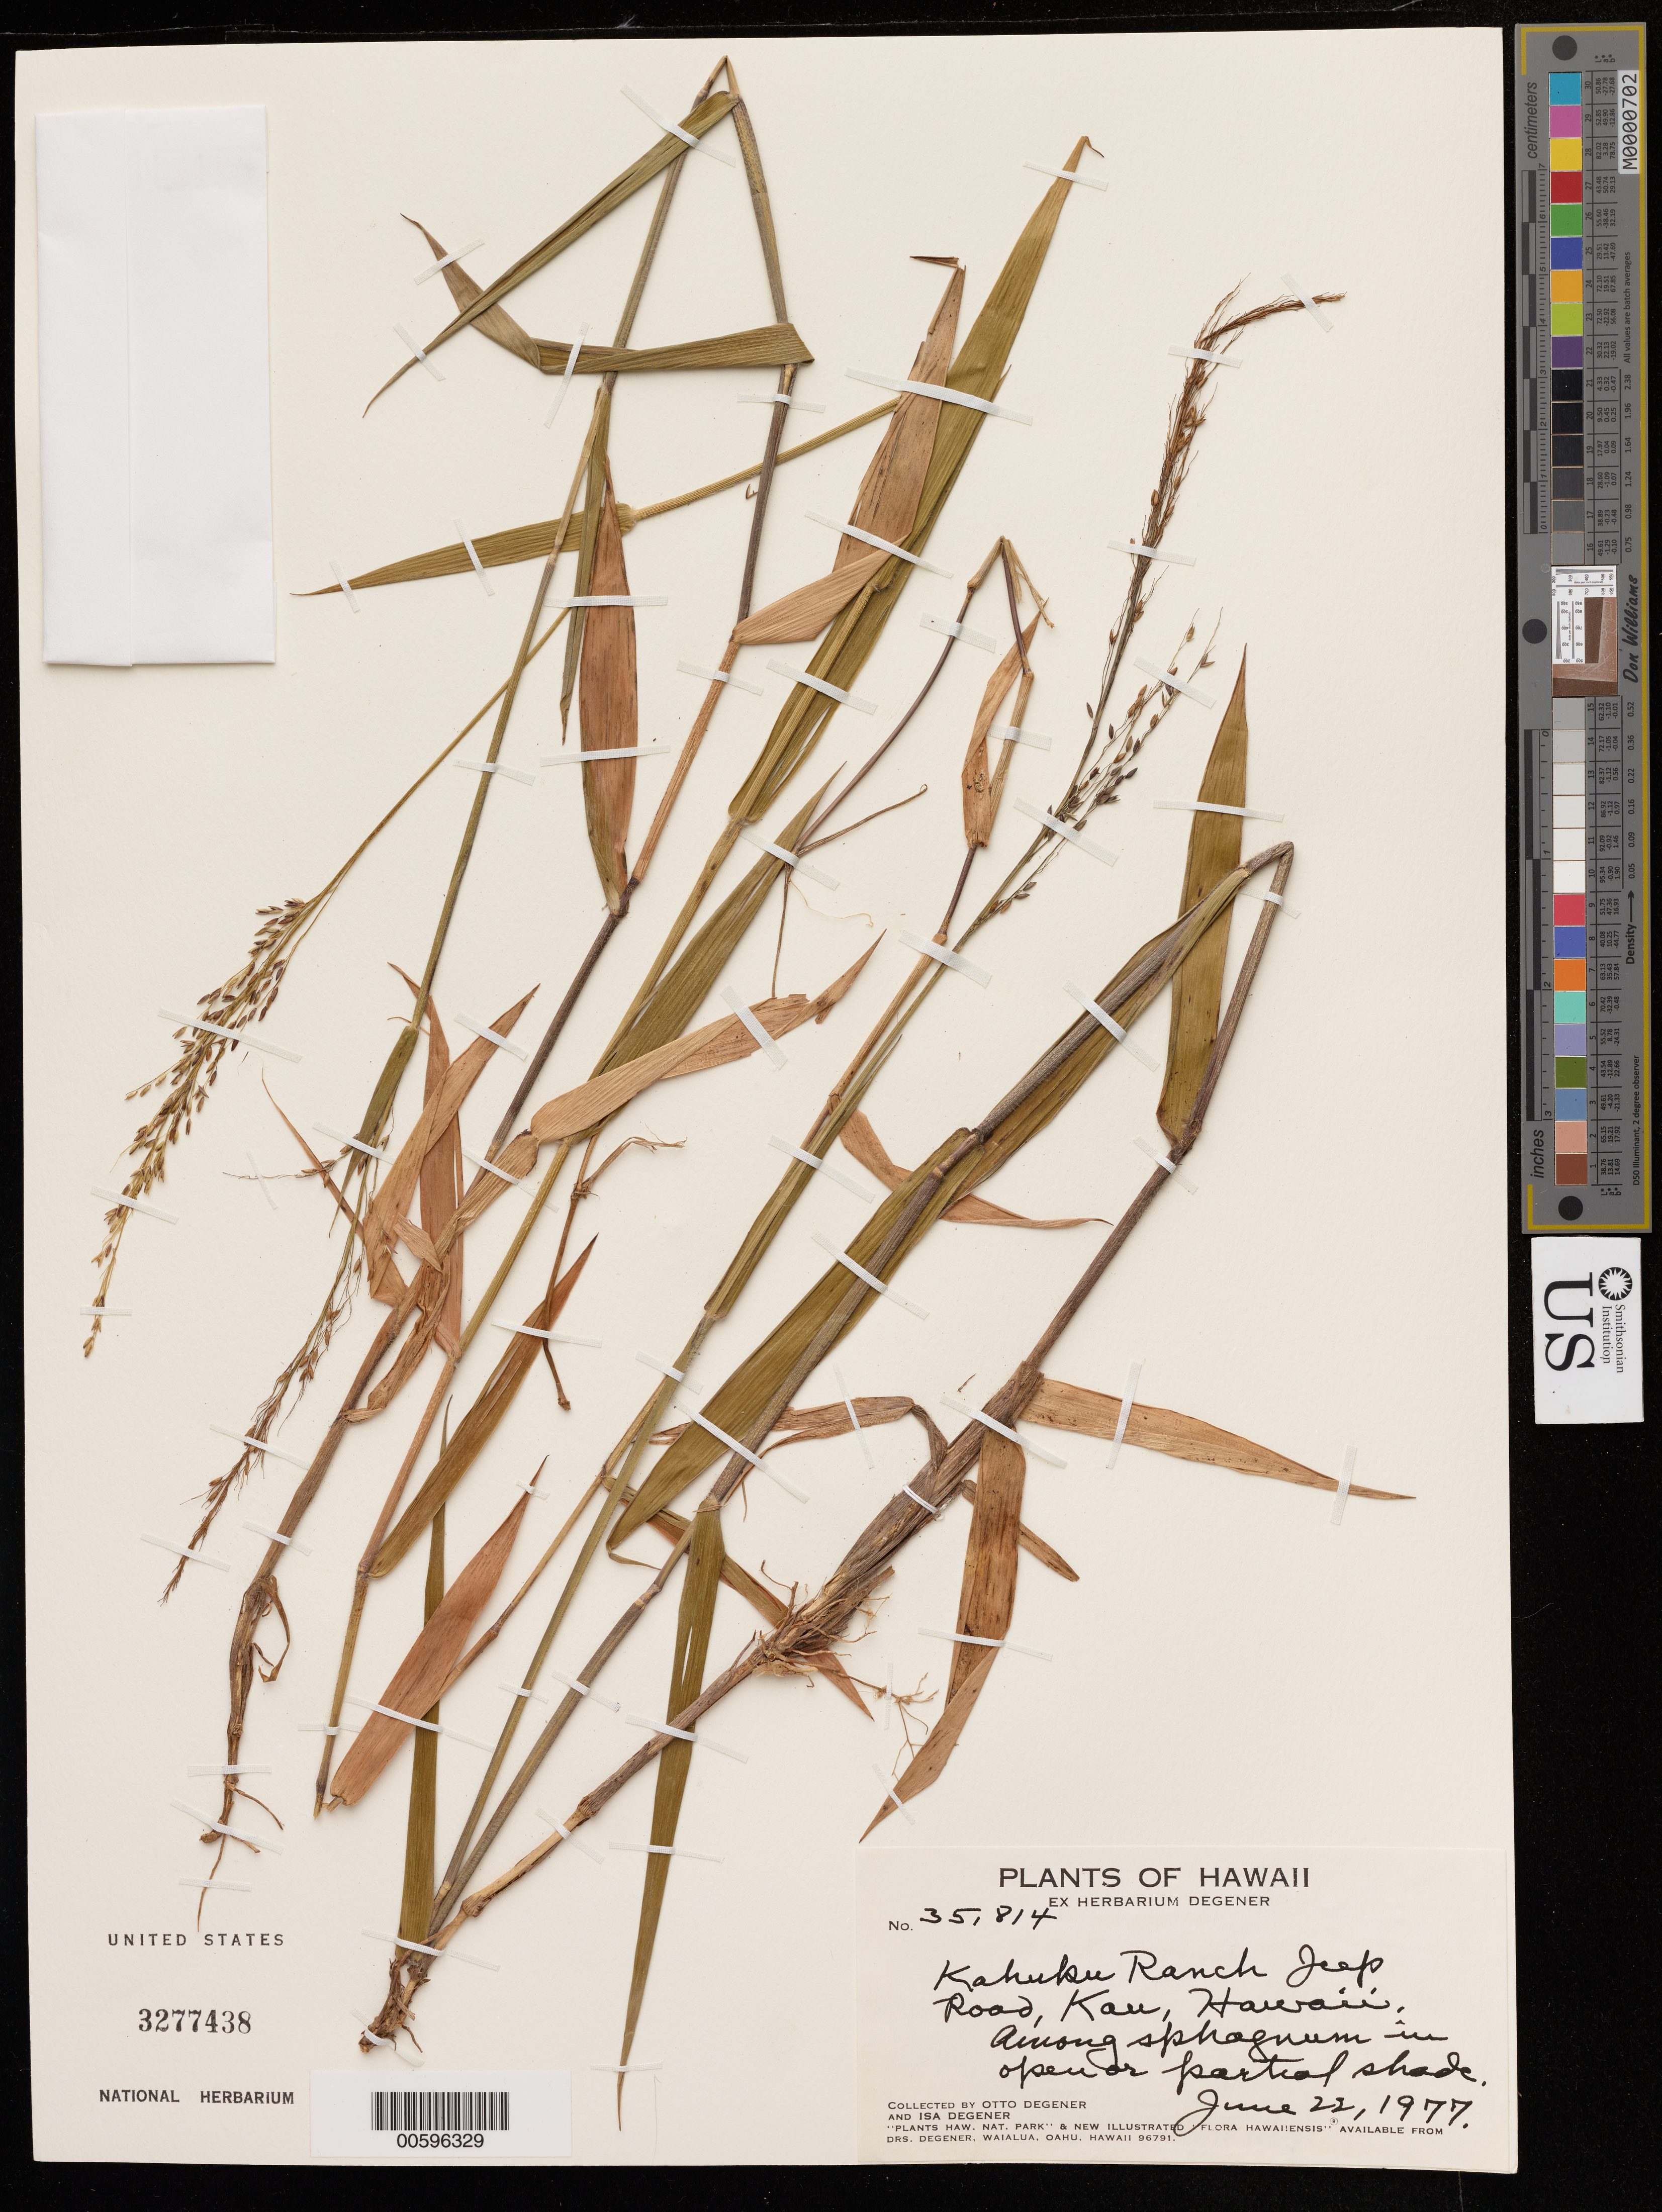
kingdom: Plantae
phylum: Tracheophyta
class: Liliopsida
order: Poales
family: Poaceae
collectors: O. Degener & I. Degener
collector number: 35814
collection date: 1977-06-22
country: United States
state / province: Hawaii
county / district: Hawaii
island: Hawaii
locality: Kahuku Ranch Jeep Road, Kau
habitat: Open or partial shade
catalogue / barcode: US 3277438